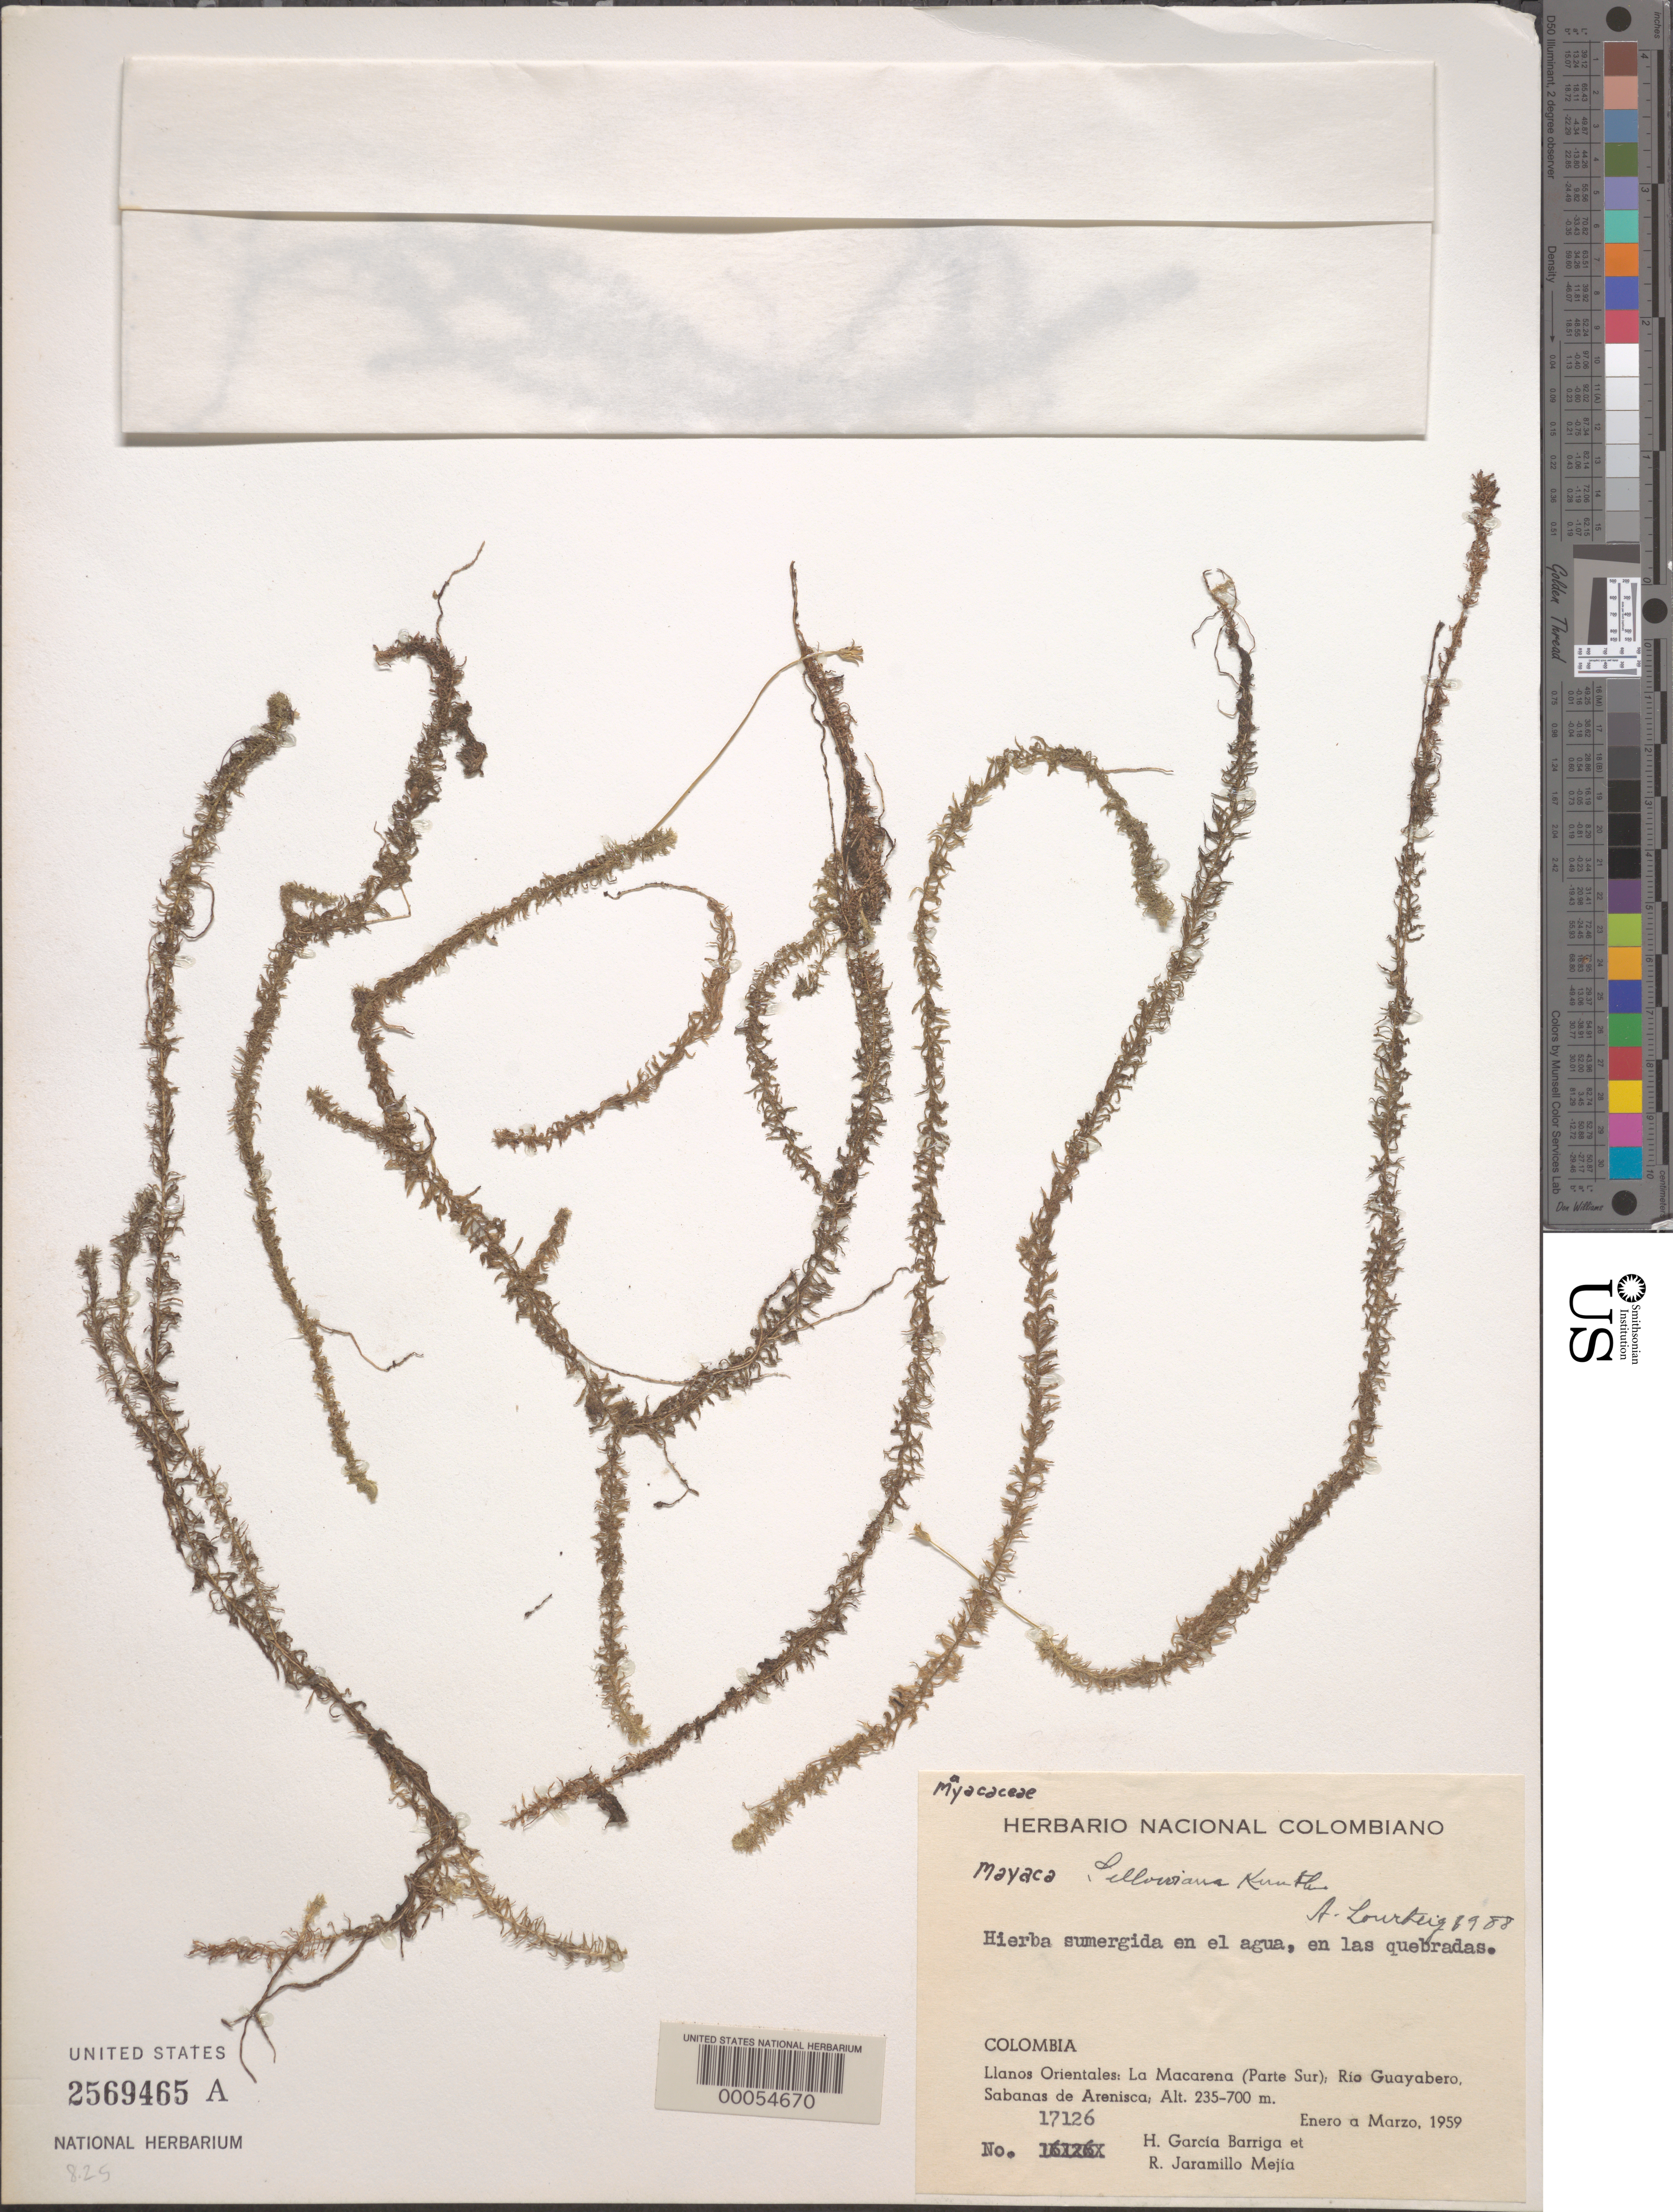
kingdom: Plantae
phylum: Tracheophyta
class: Liliopsida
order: Poales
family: Mayacaceae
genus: Mayaca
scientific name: Mayaca sellowiana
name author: Kunth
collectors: H. García Barriga & R. Jaramillo M.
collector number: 17126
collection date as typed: Jan 1959 to -- Mar 1959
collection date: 1959-01/1959-03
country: Colombia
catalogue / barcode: US 2569465A